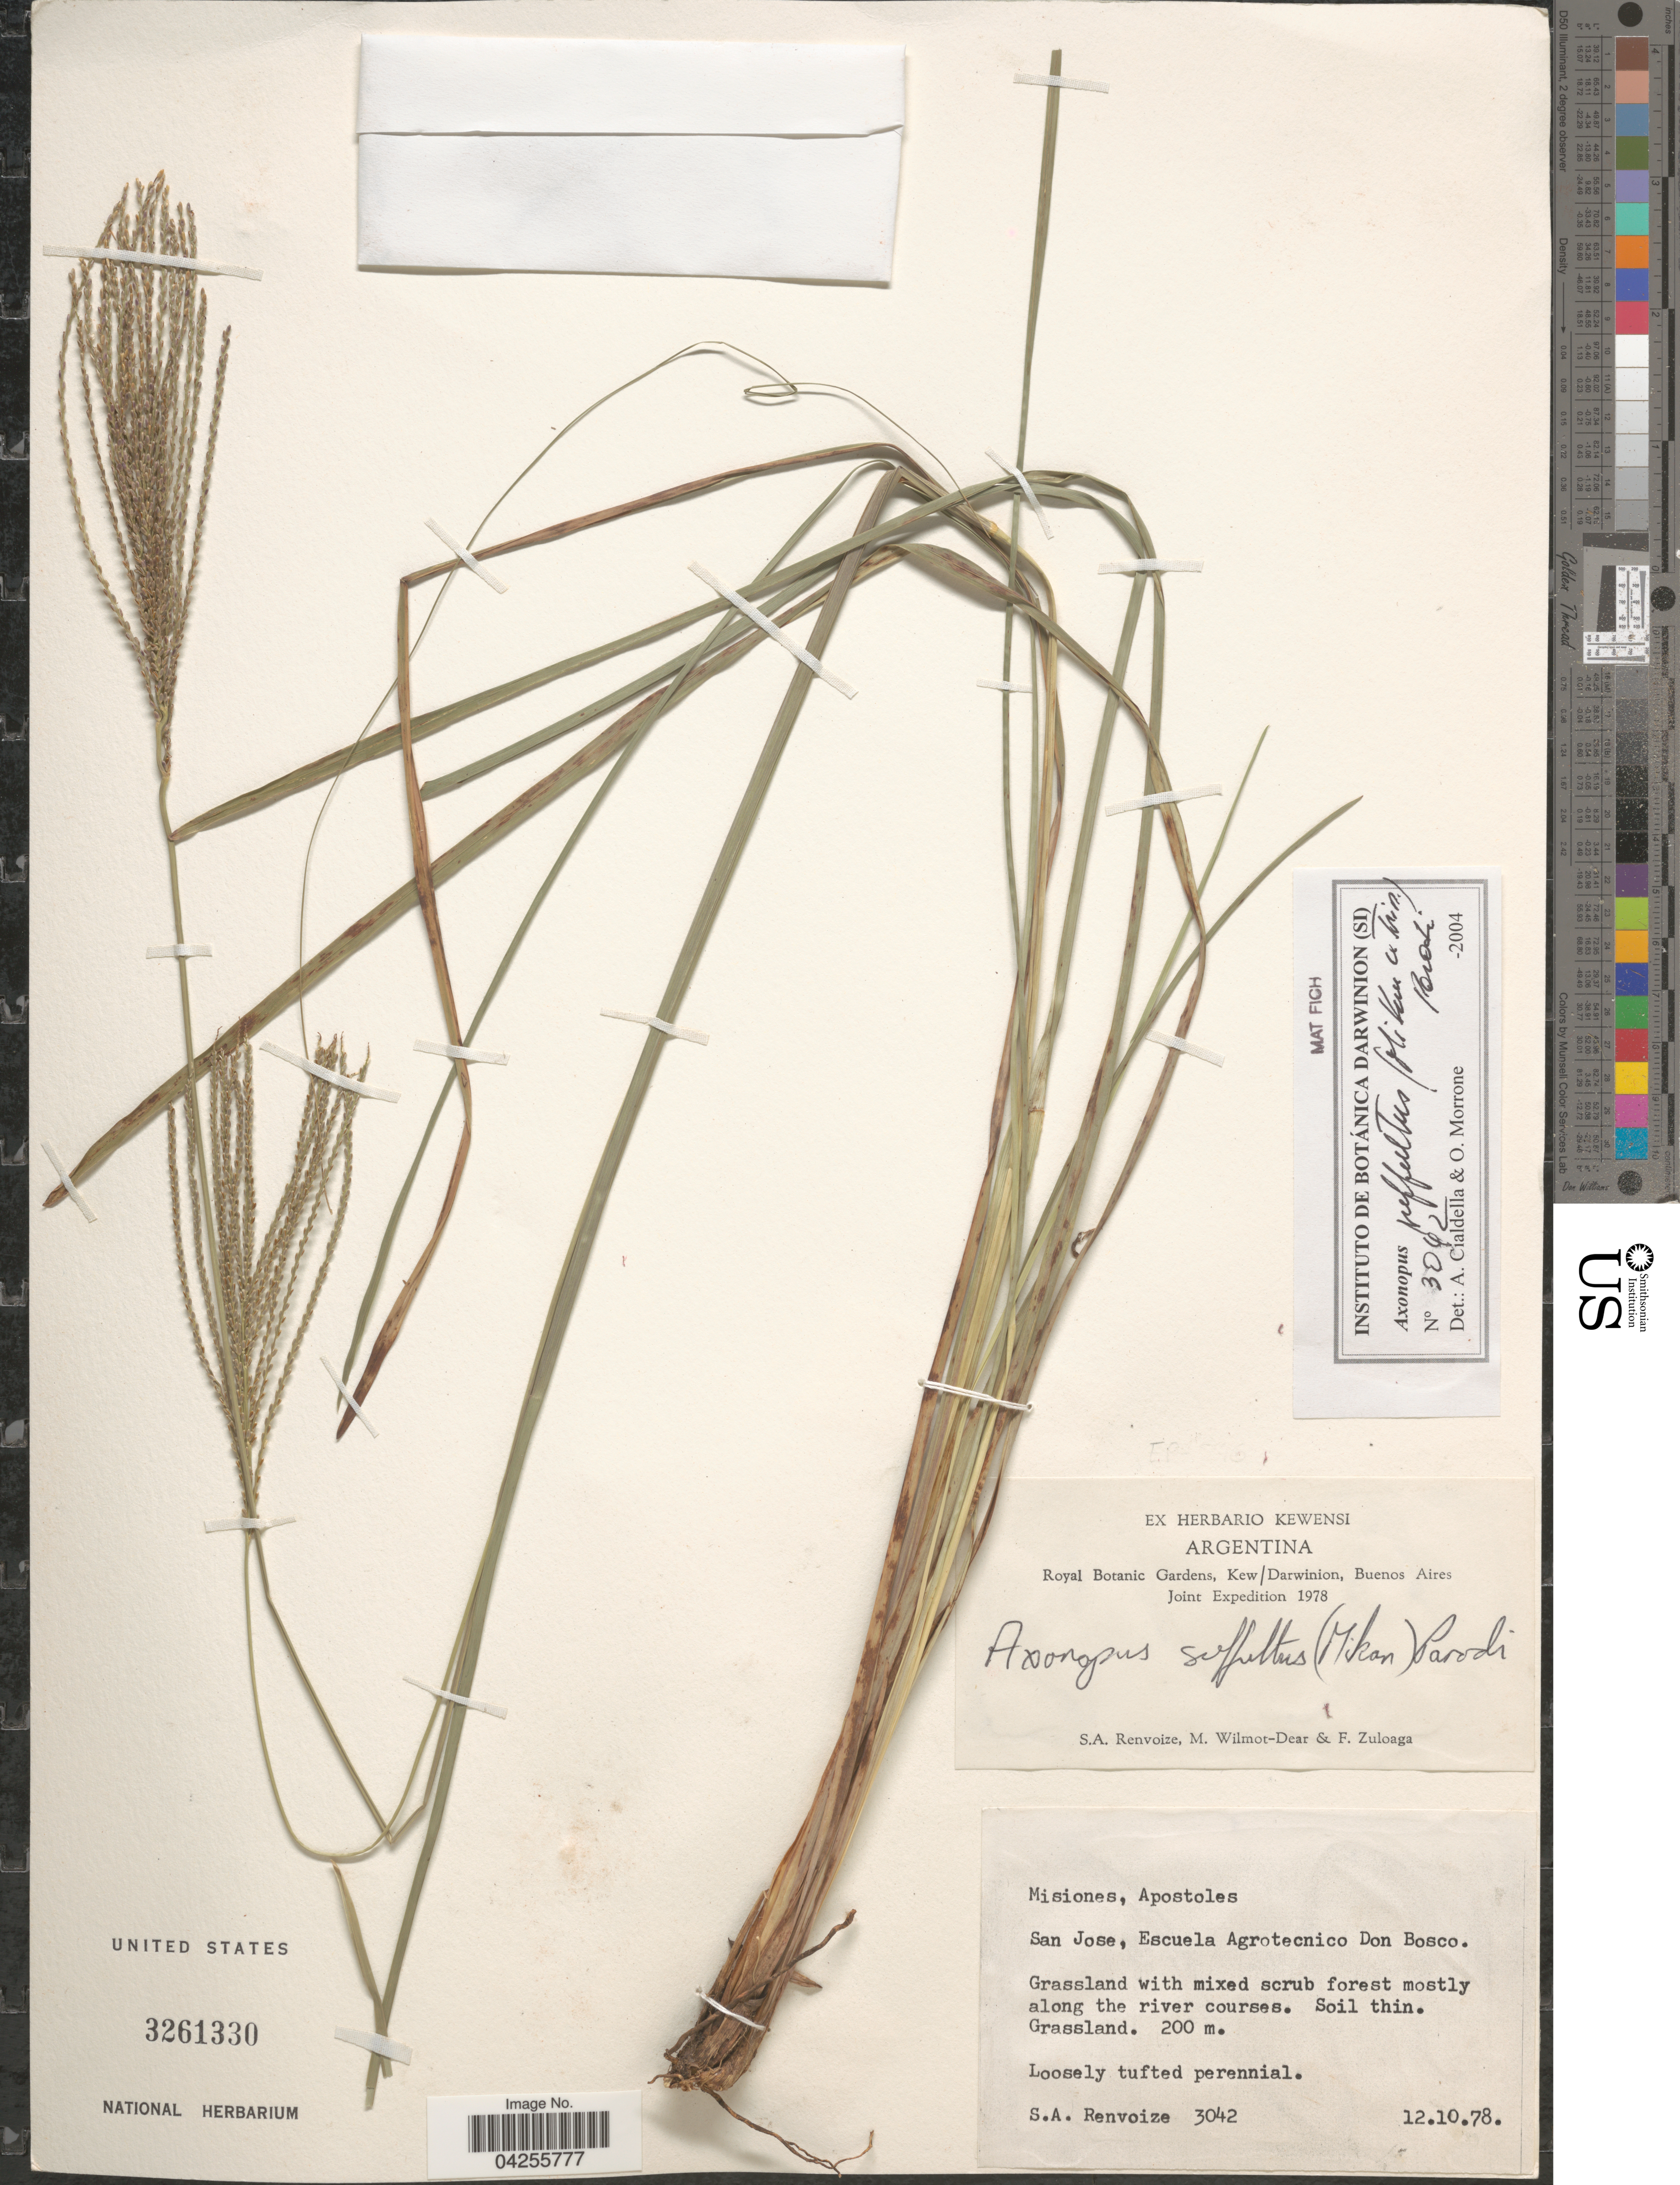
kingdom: Plantae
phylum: Tracheophyta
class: Liliopsida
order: Poales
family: Poaceae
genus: Axonopus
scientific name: Axonopus suffultus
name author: (Nees) Kuhlm.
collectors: S. A. Renvoize, M. Wilmot-Dear & F. Zuloaga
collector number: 3042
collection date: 1978-10-12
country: Argentina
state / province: Misiones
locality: Royal Botanic Gardens, Kew/Darwinion, Buenos Aires Joint Expedition 1978. Misiones, Apostoles. San Jose, Escuela Agrotecnico Don Bosco.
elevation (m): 200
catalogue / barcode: US 3261330